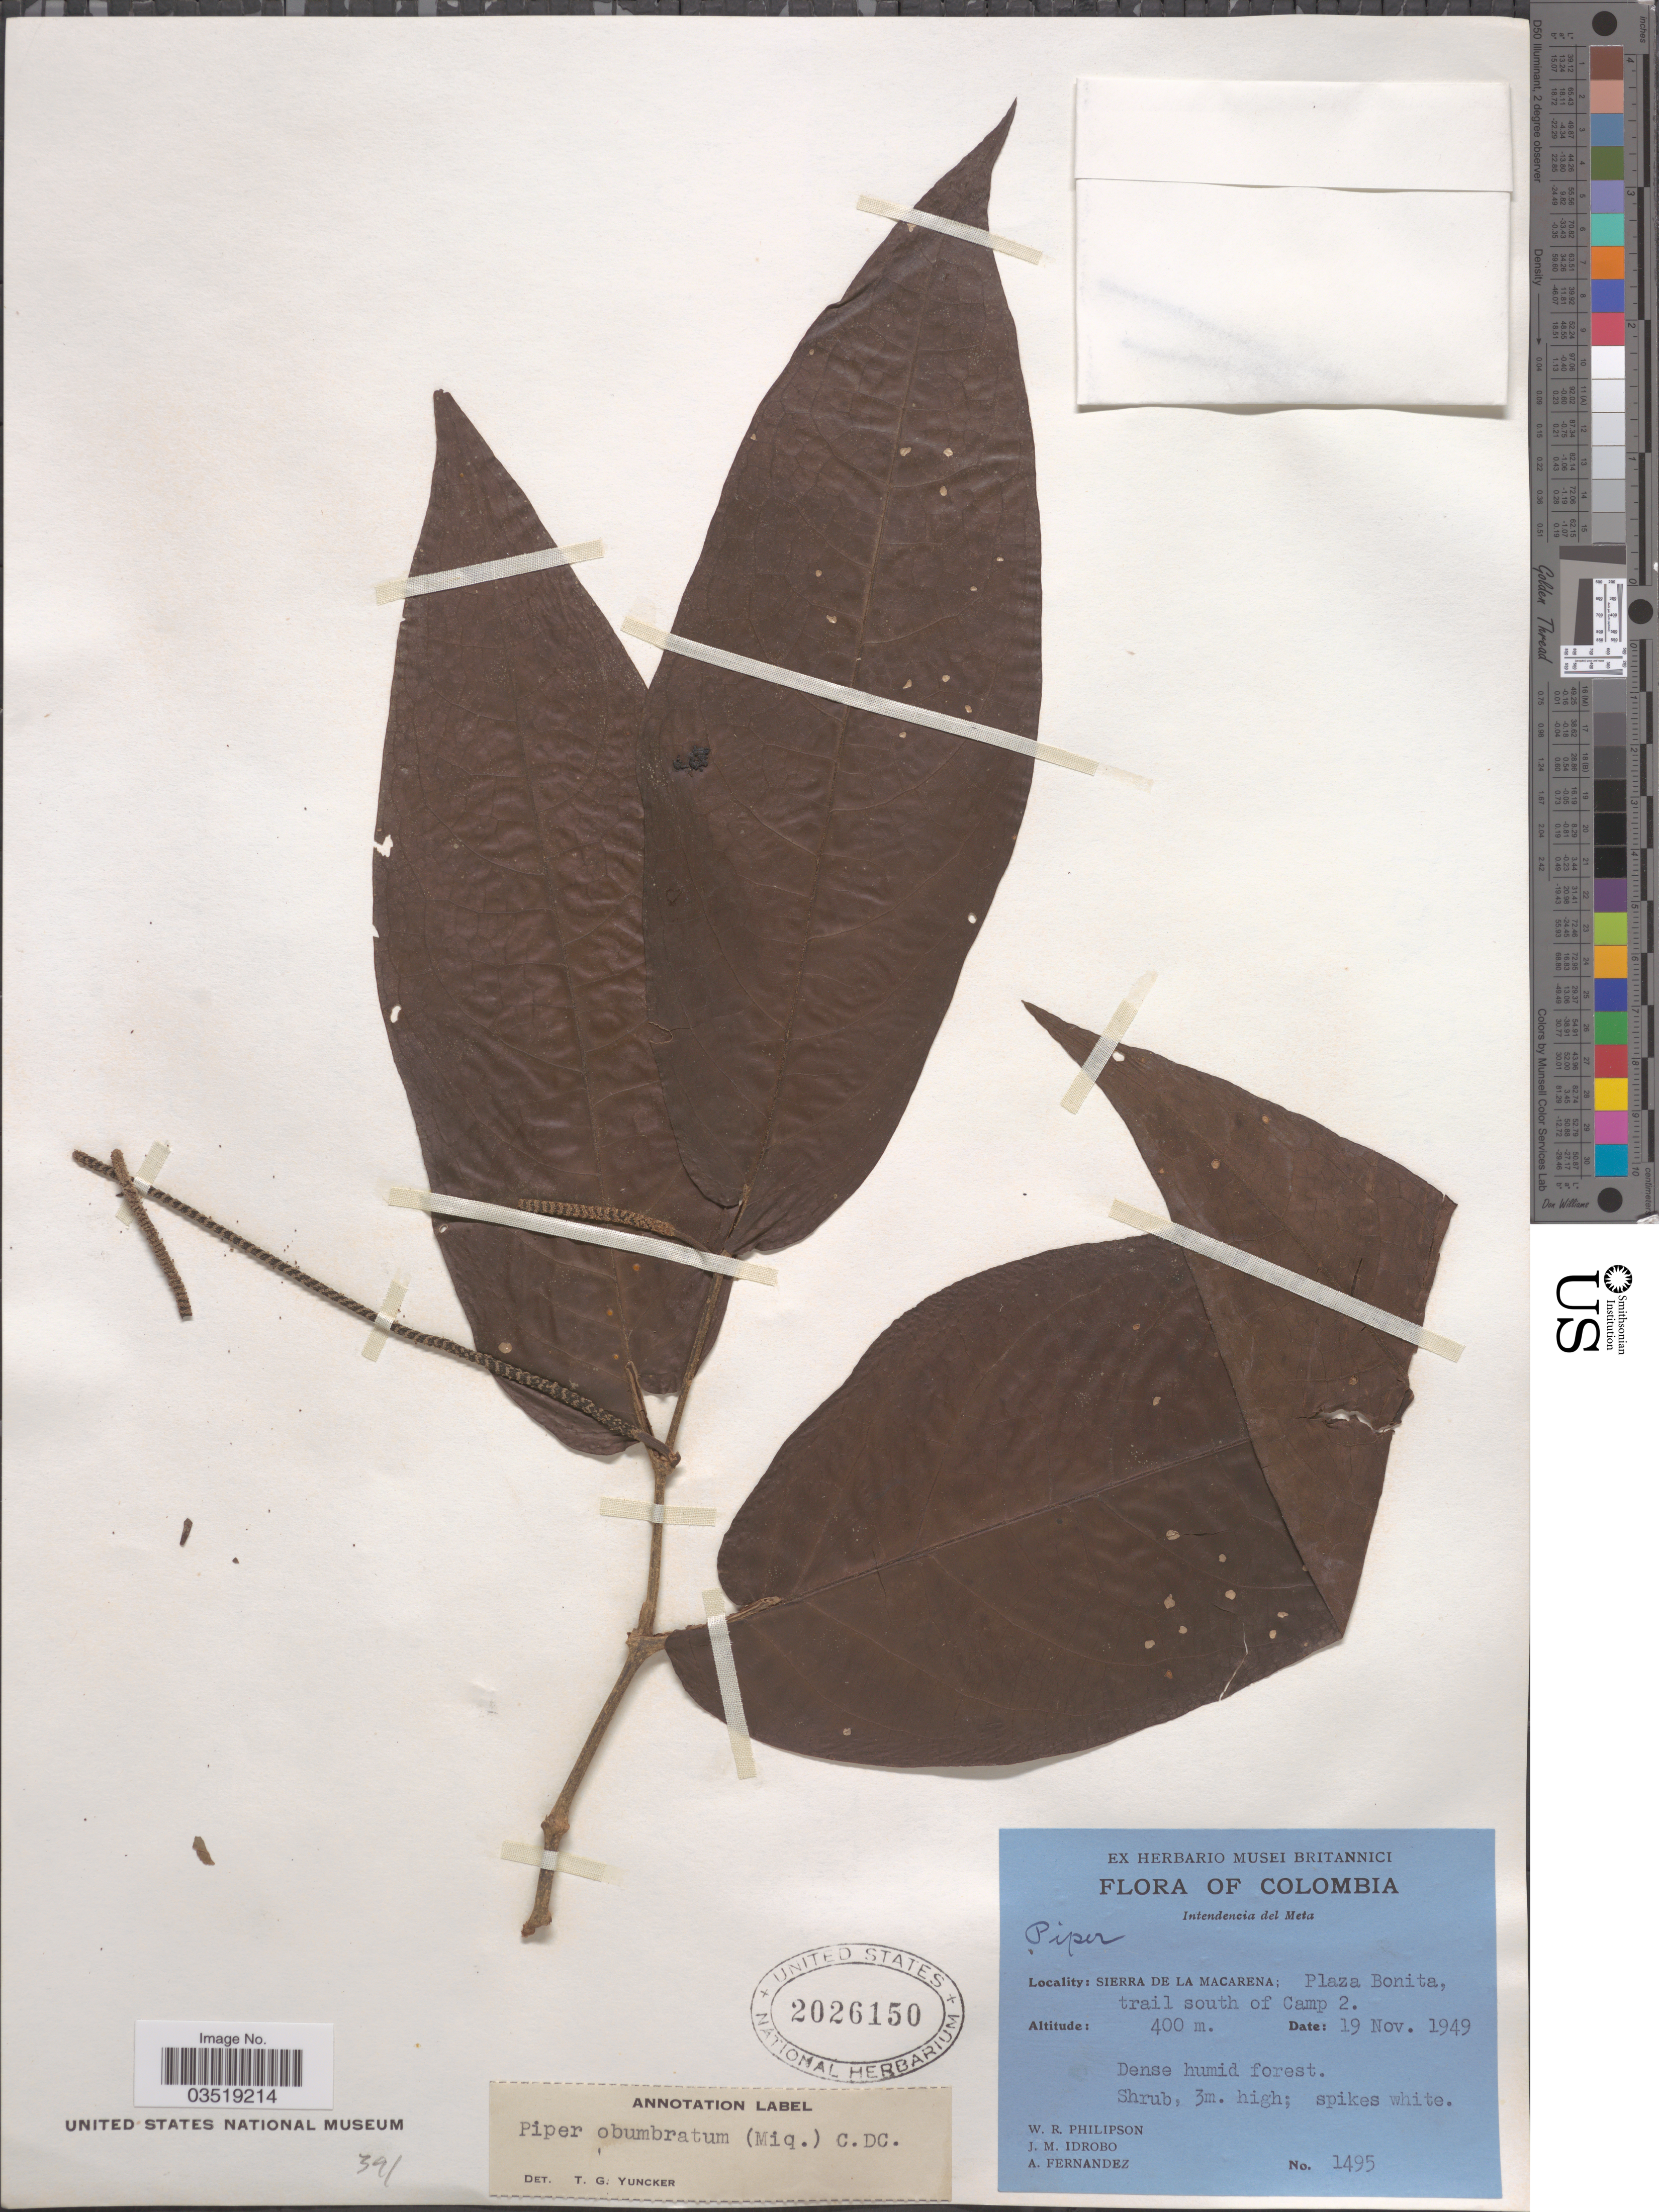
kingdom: Plantae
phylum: Tracheophyta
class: Magnoliopsida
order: Piperales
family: Piperaceae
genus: Piper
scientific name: Piper arboreum var. hirtellum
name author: Yunck.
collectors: W. R. Philipson, J. M. Idrobo & A. Fernandez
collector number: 1495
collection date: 1949-11-19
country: Colombia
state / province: Meta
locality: Intendencia del Meta. Sierra de la Macarena; Plaza Bonita, trail south of Camp 2.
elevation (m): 400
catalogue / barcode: US 2026150